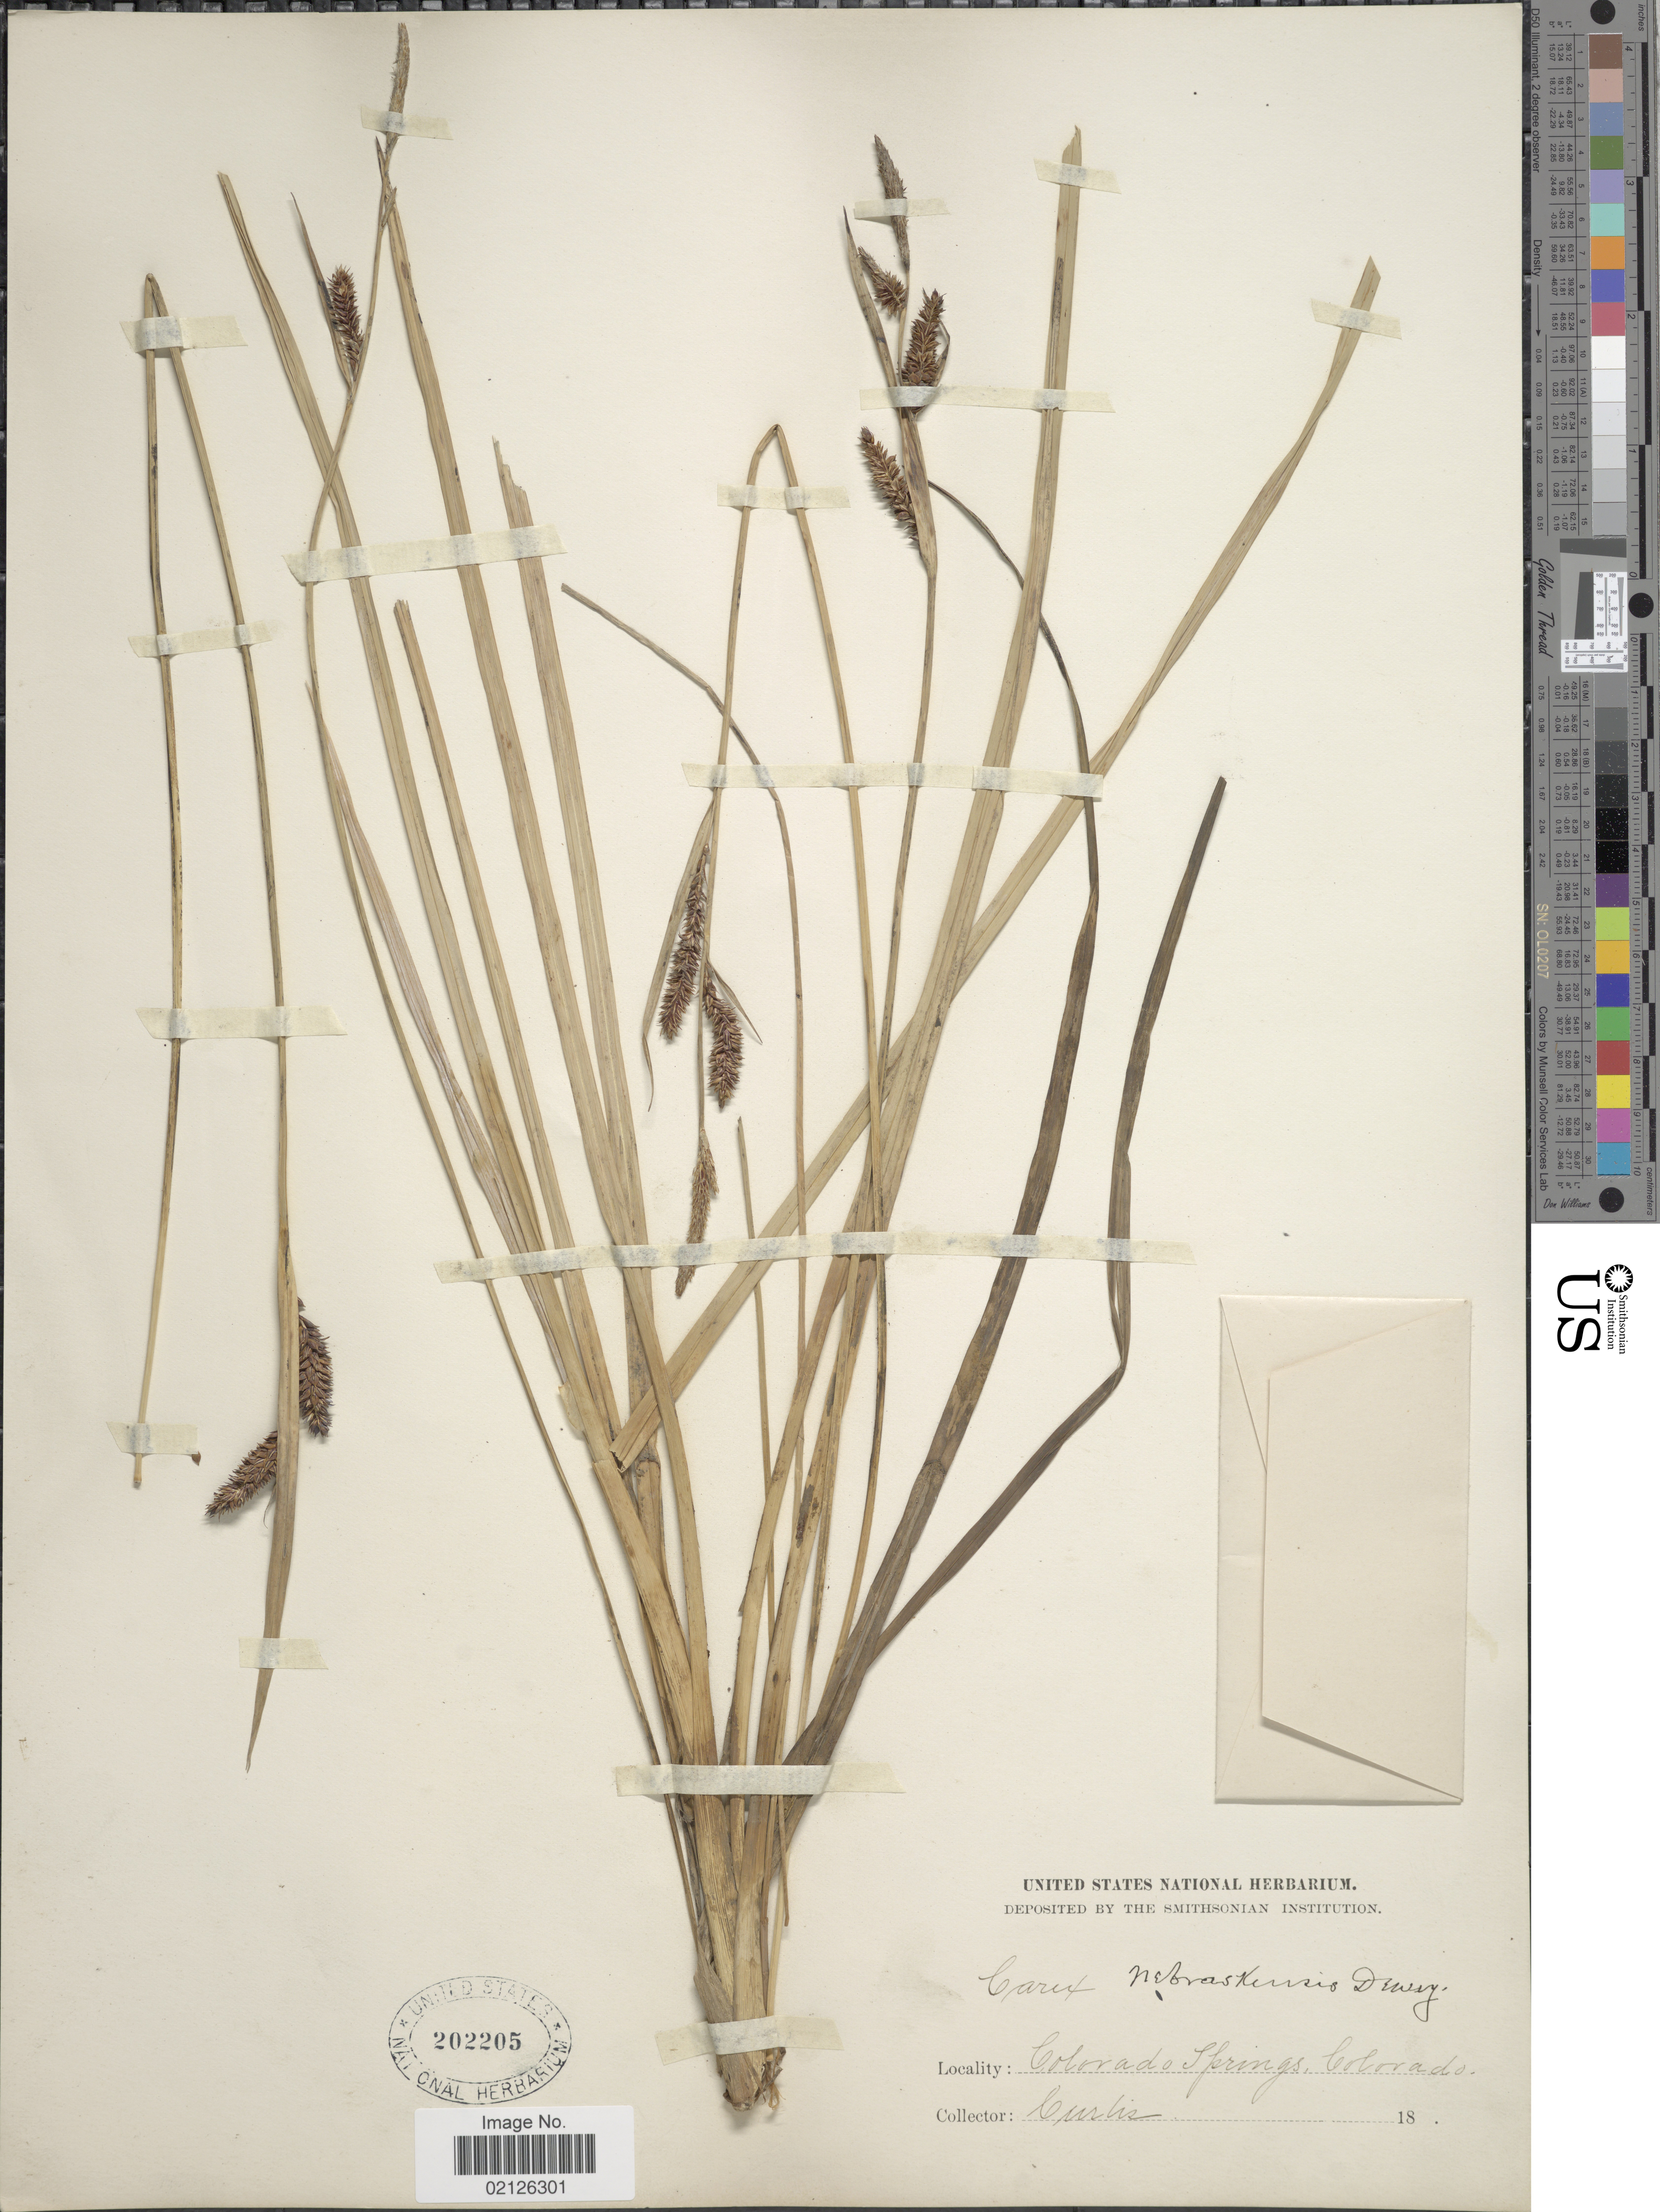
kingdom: Plantae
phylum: Tracheophyta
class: Liliopsida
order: Poales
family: Cyperaceae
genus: Carex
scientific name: Carex nebrascensis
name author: Dewey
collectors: -. Curtis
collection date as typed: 18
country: United States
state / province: Colorado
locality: Colorado Springs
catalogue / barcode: US 202205